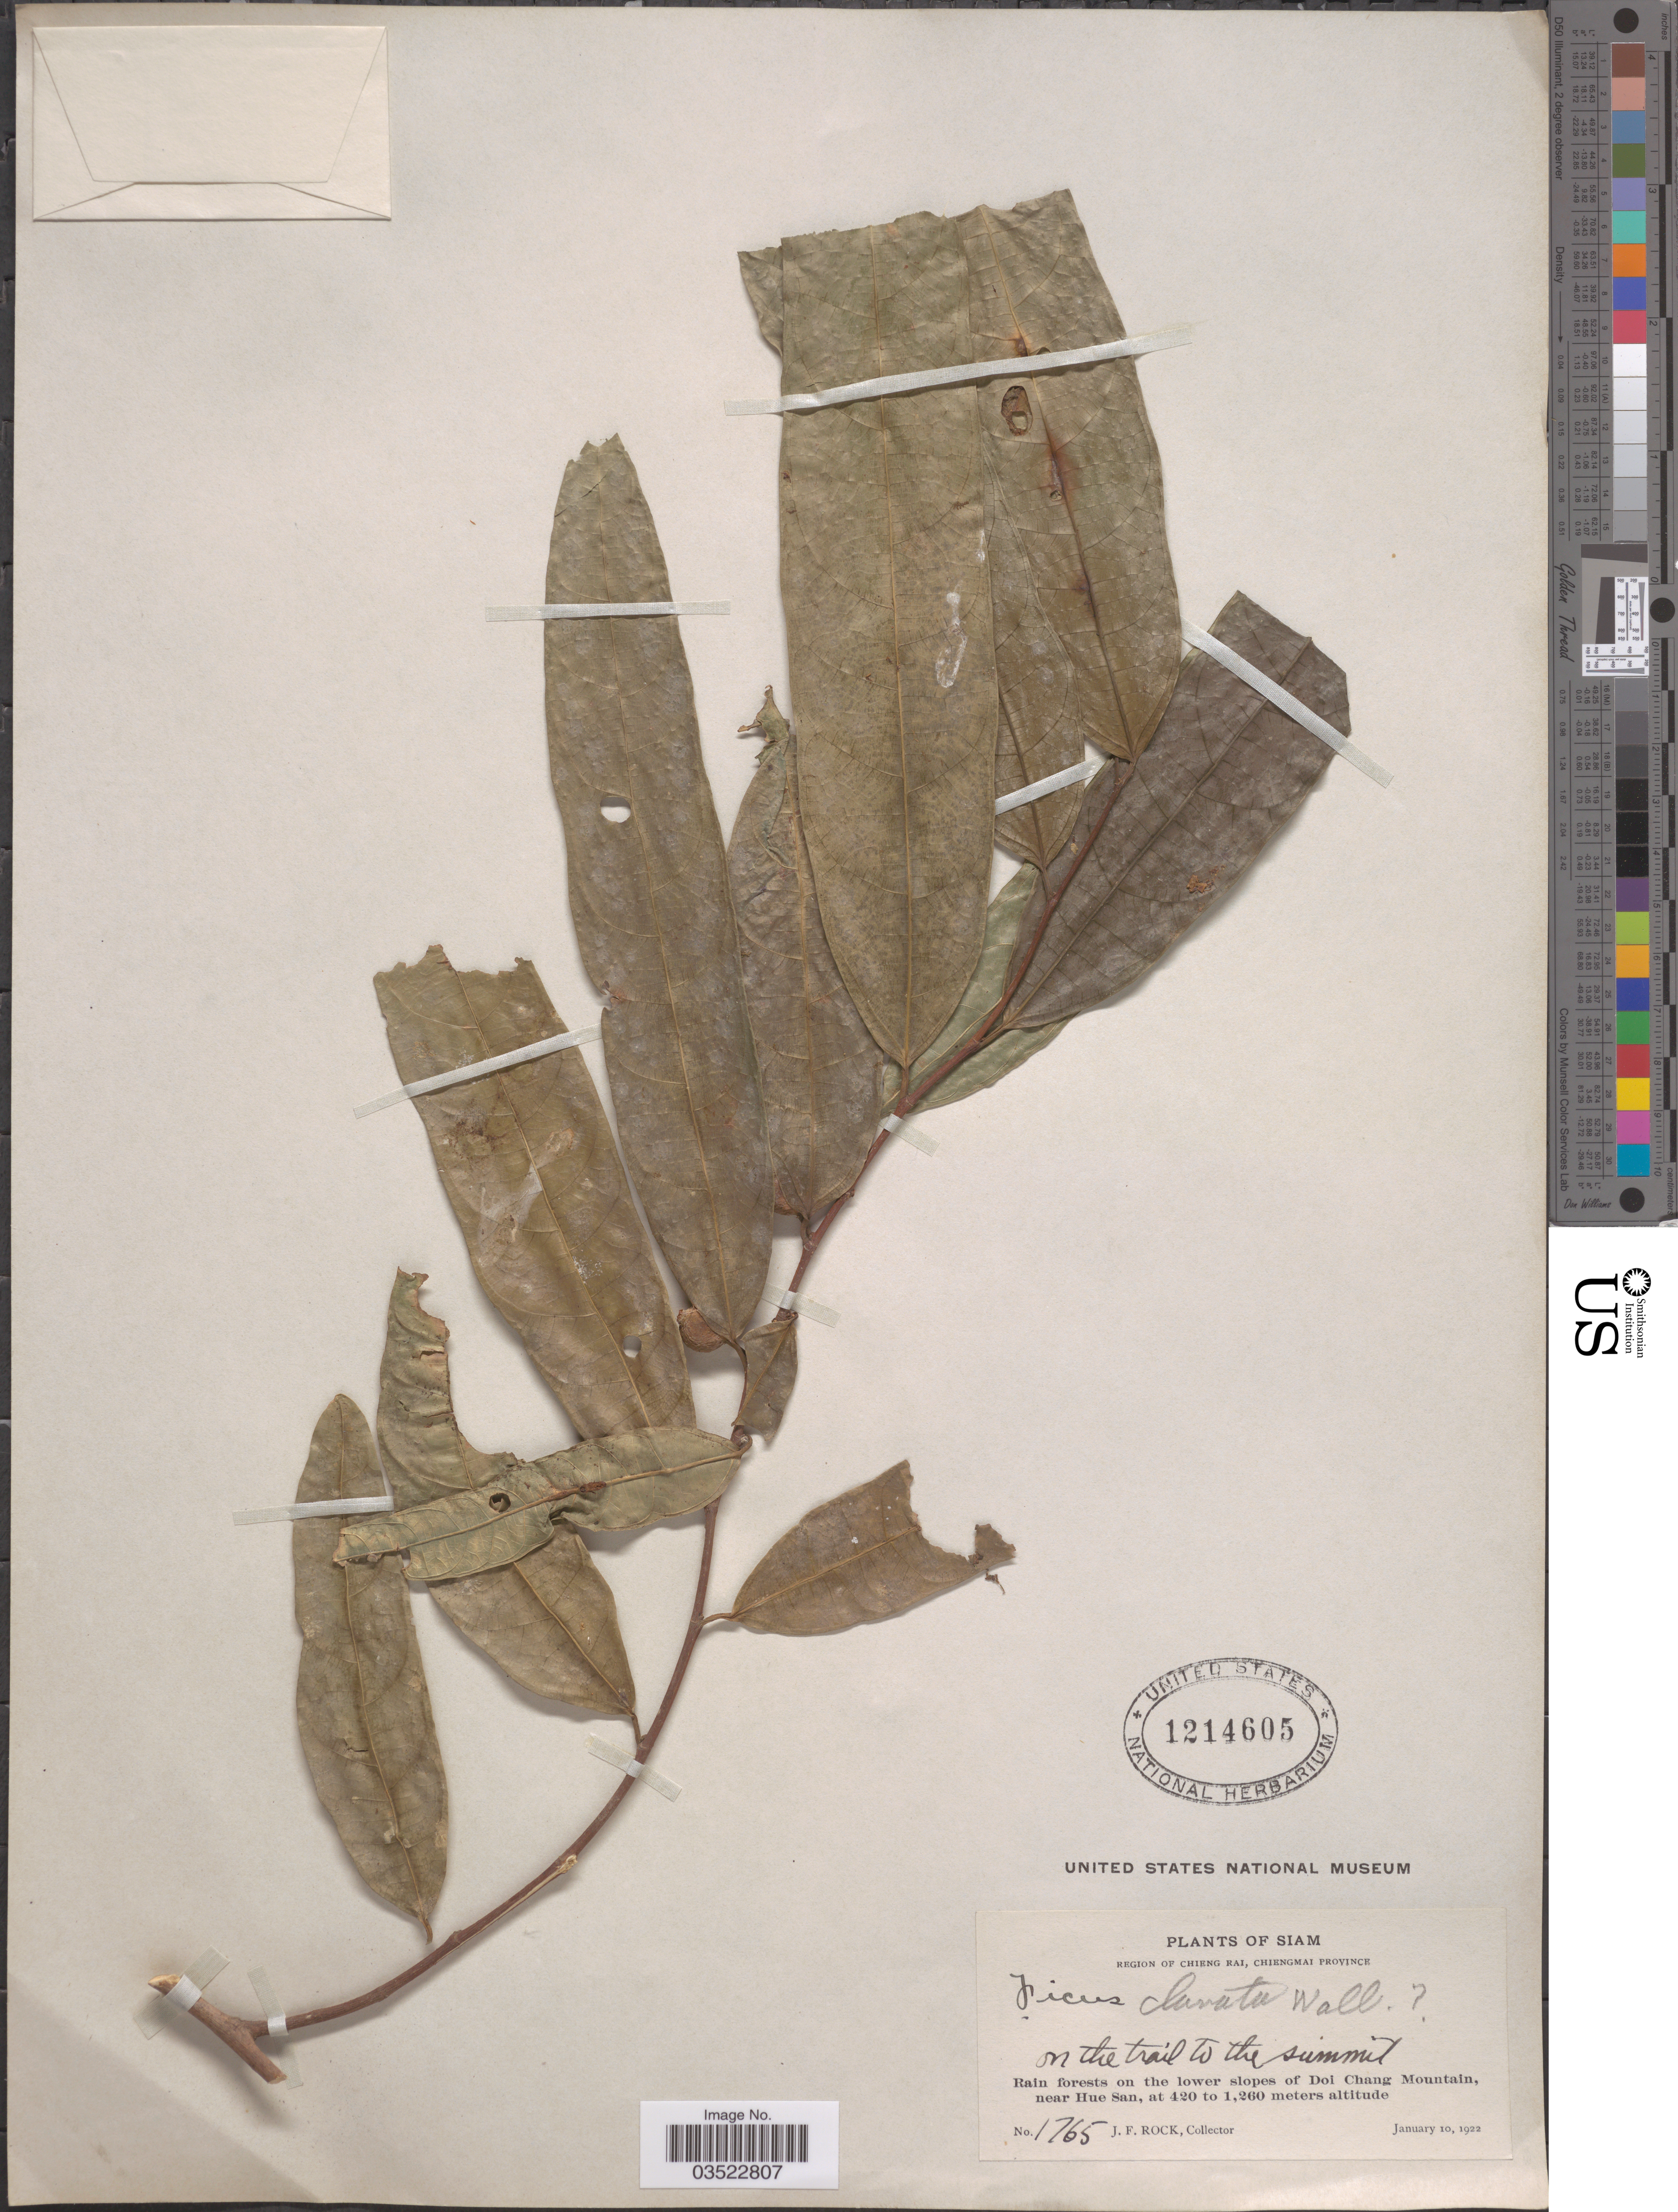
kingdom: Plantae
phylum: Tracheophyta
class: Magnoliopsida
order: Rosales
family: Moraceae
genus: Ficus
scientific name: Ficus subincisa var. subincisa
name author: Buch.-Ham. ex Sm.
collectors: J. Rock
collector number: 1765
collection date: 1922-01-10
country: Thailand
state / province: Chiang Mai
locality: Siam. Region of Chieng Rai, Chiengmai Province. On the trail to the summit. Rain forests on the lower slopes of Doi Chang Mountain, near Hue San.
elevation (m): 420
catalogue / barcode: US 1214605